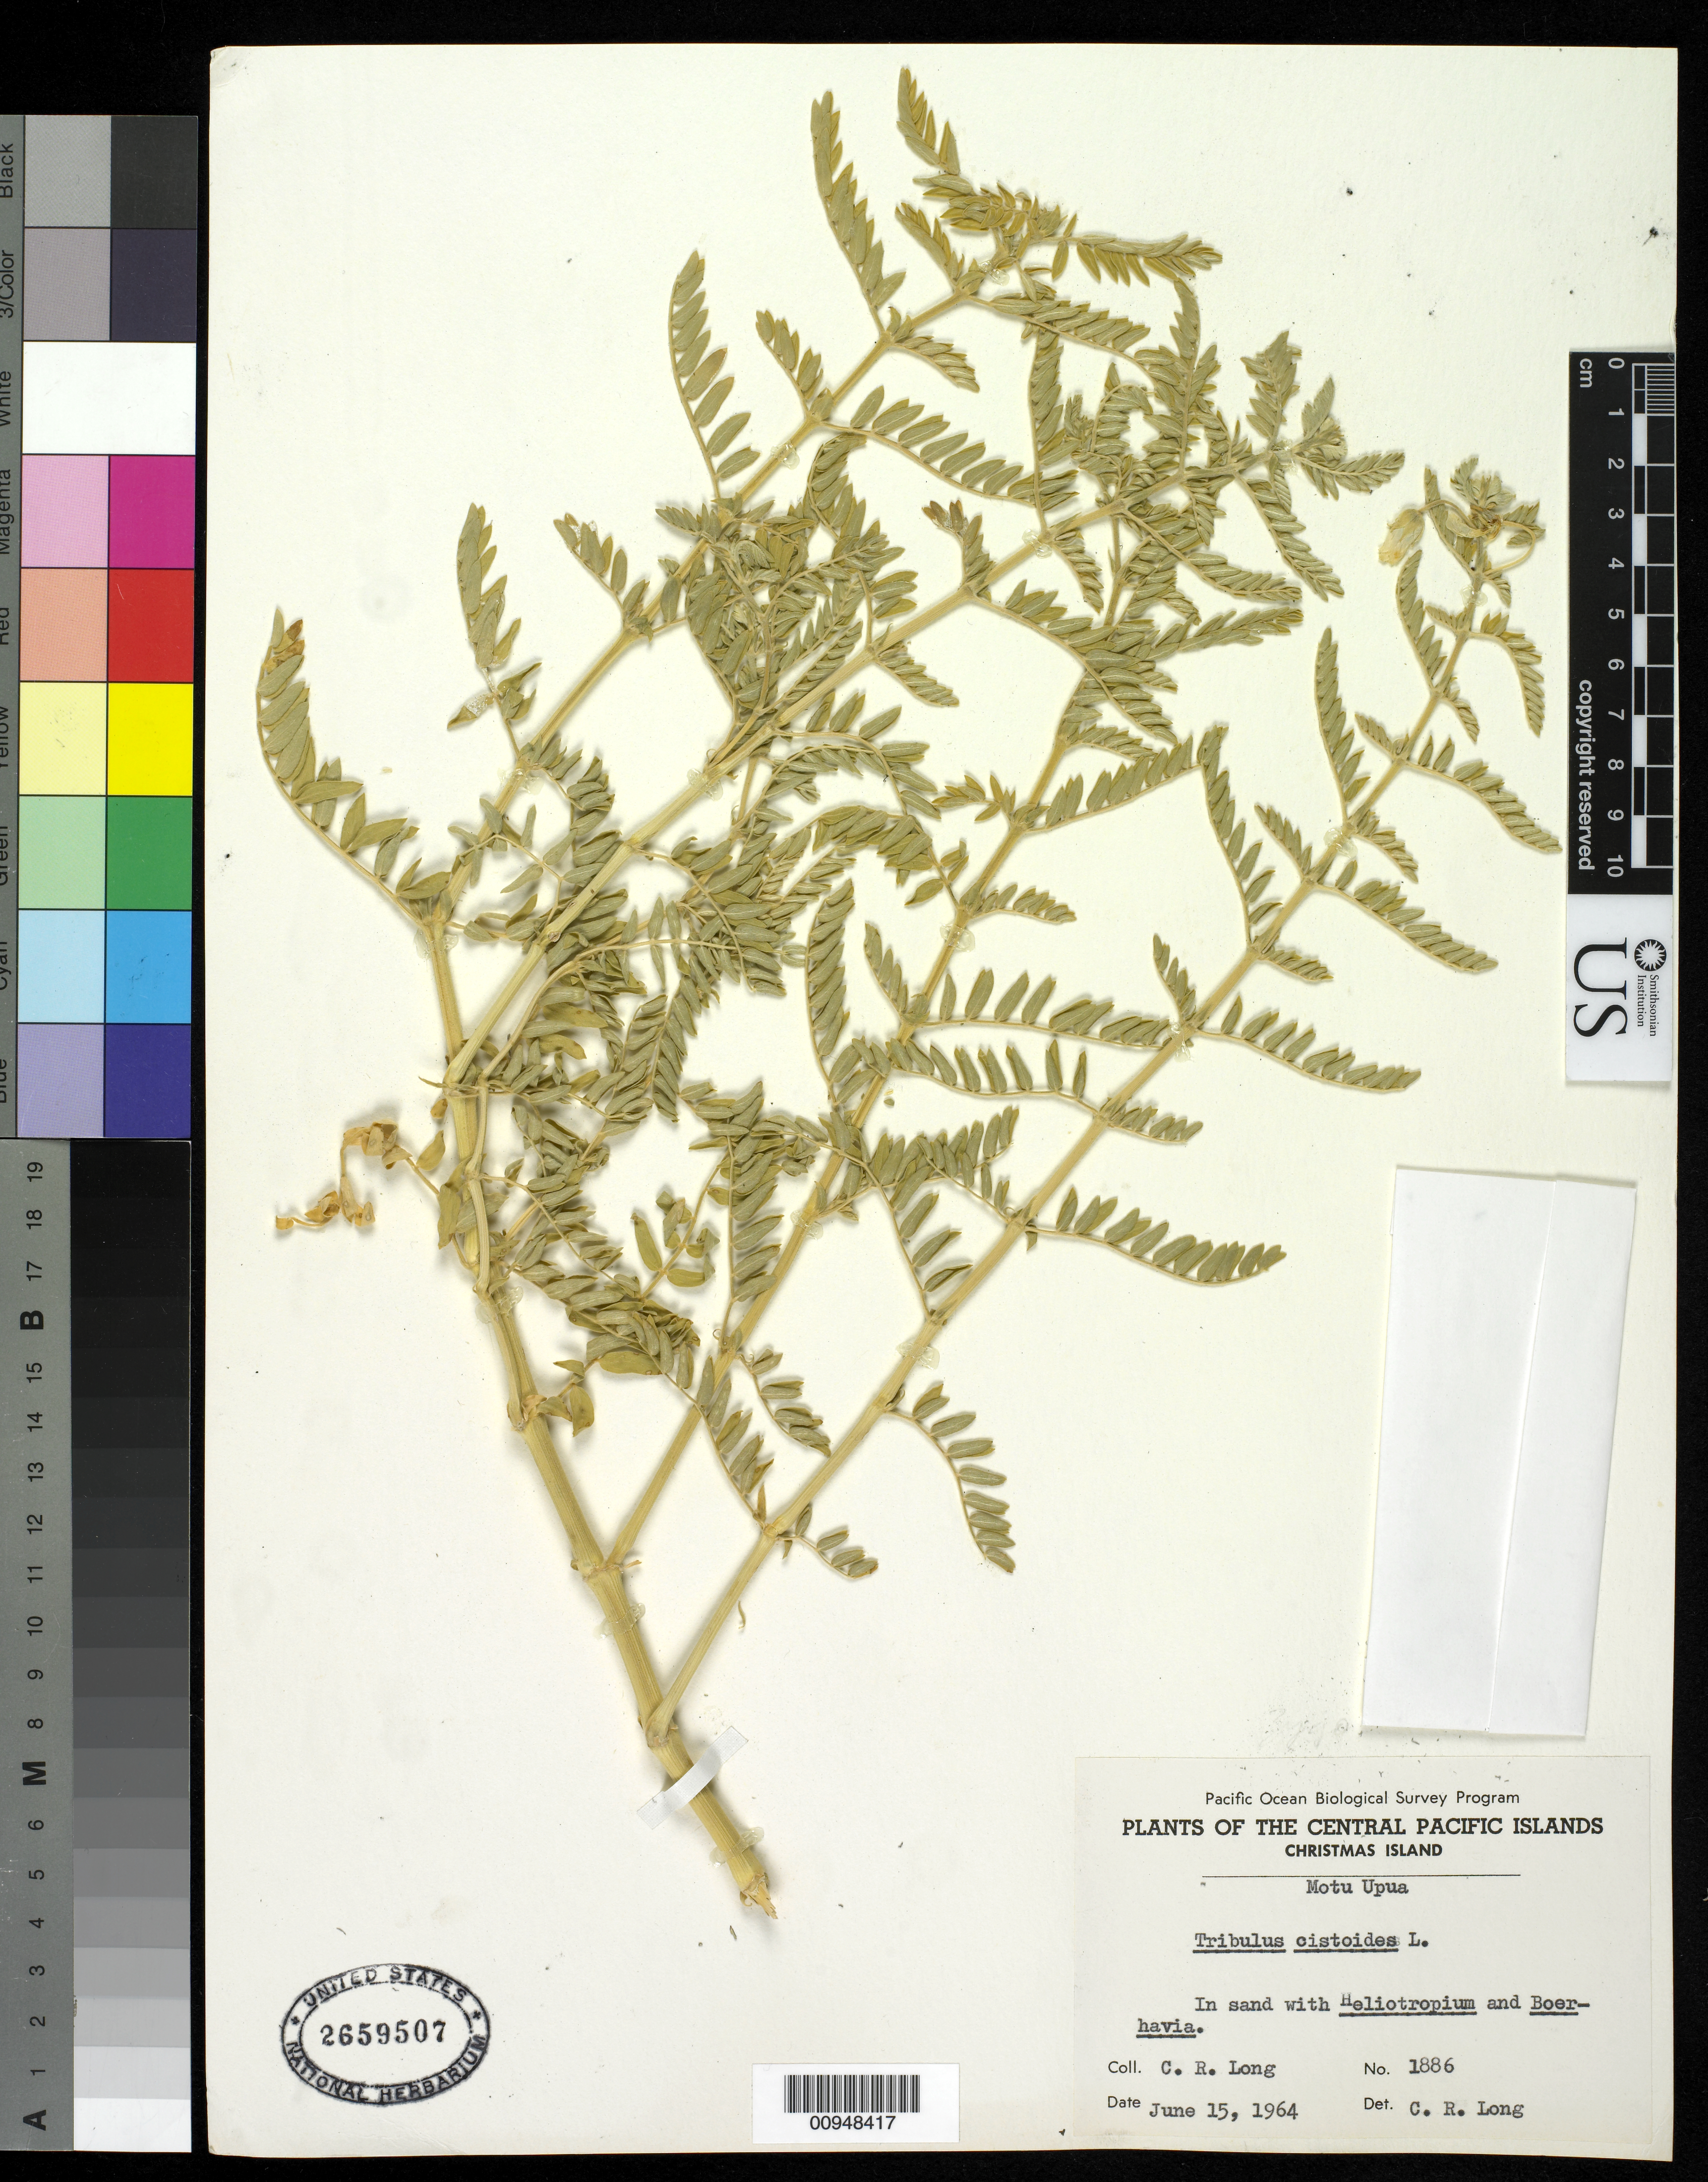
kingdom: Plantae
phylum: Tracheophyta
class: Magnoliopsida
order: Zygophyllales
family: Zygophyllaceae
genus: Tribulus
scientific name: Tribulus cistoides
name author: L.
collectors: C. Long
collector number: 1886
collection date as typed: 15 Jun 1964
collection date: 1964-06-15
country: Kiribati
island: Kiritimati [Christmas] Atoll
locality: Motu Upua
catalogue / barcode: US 2659507